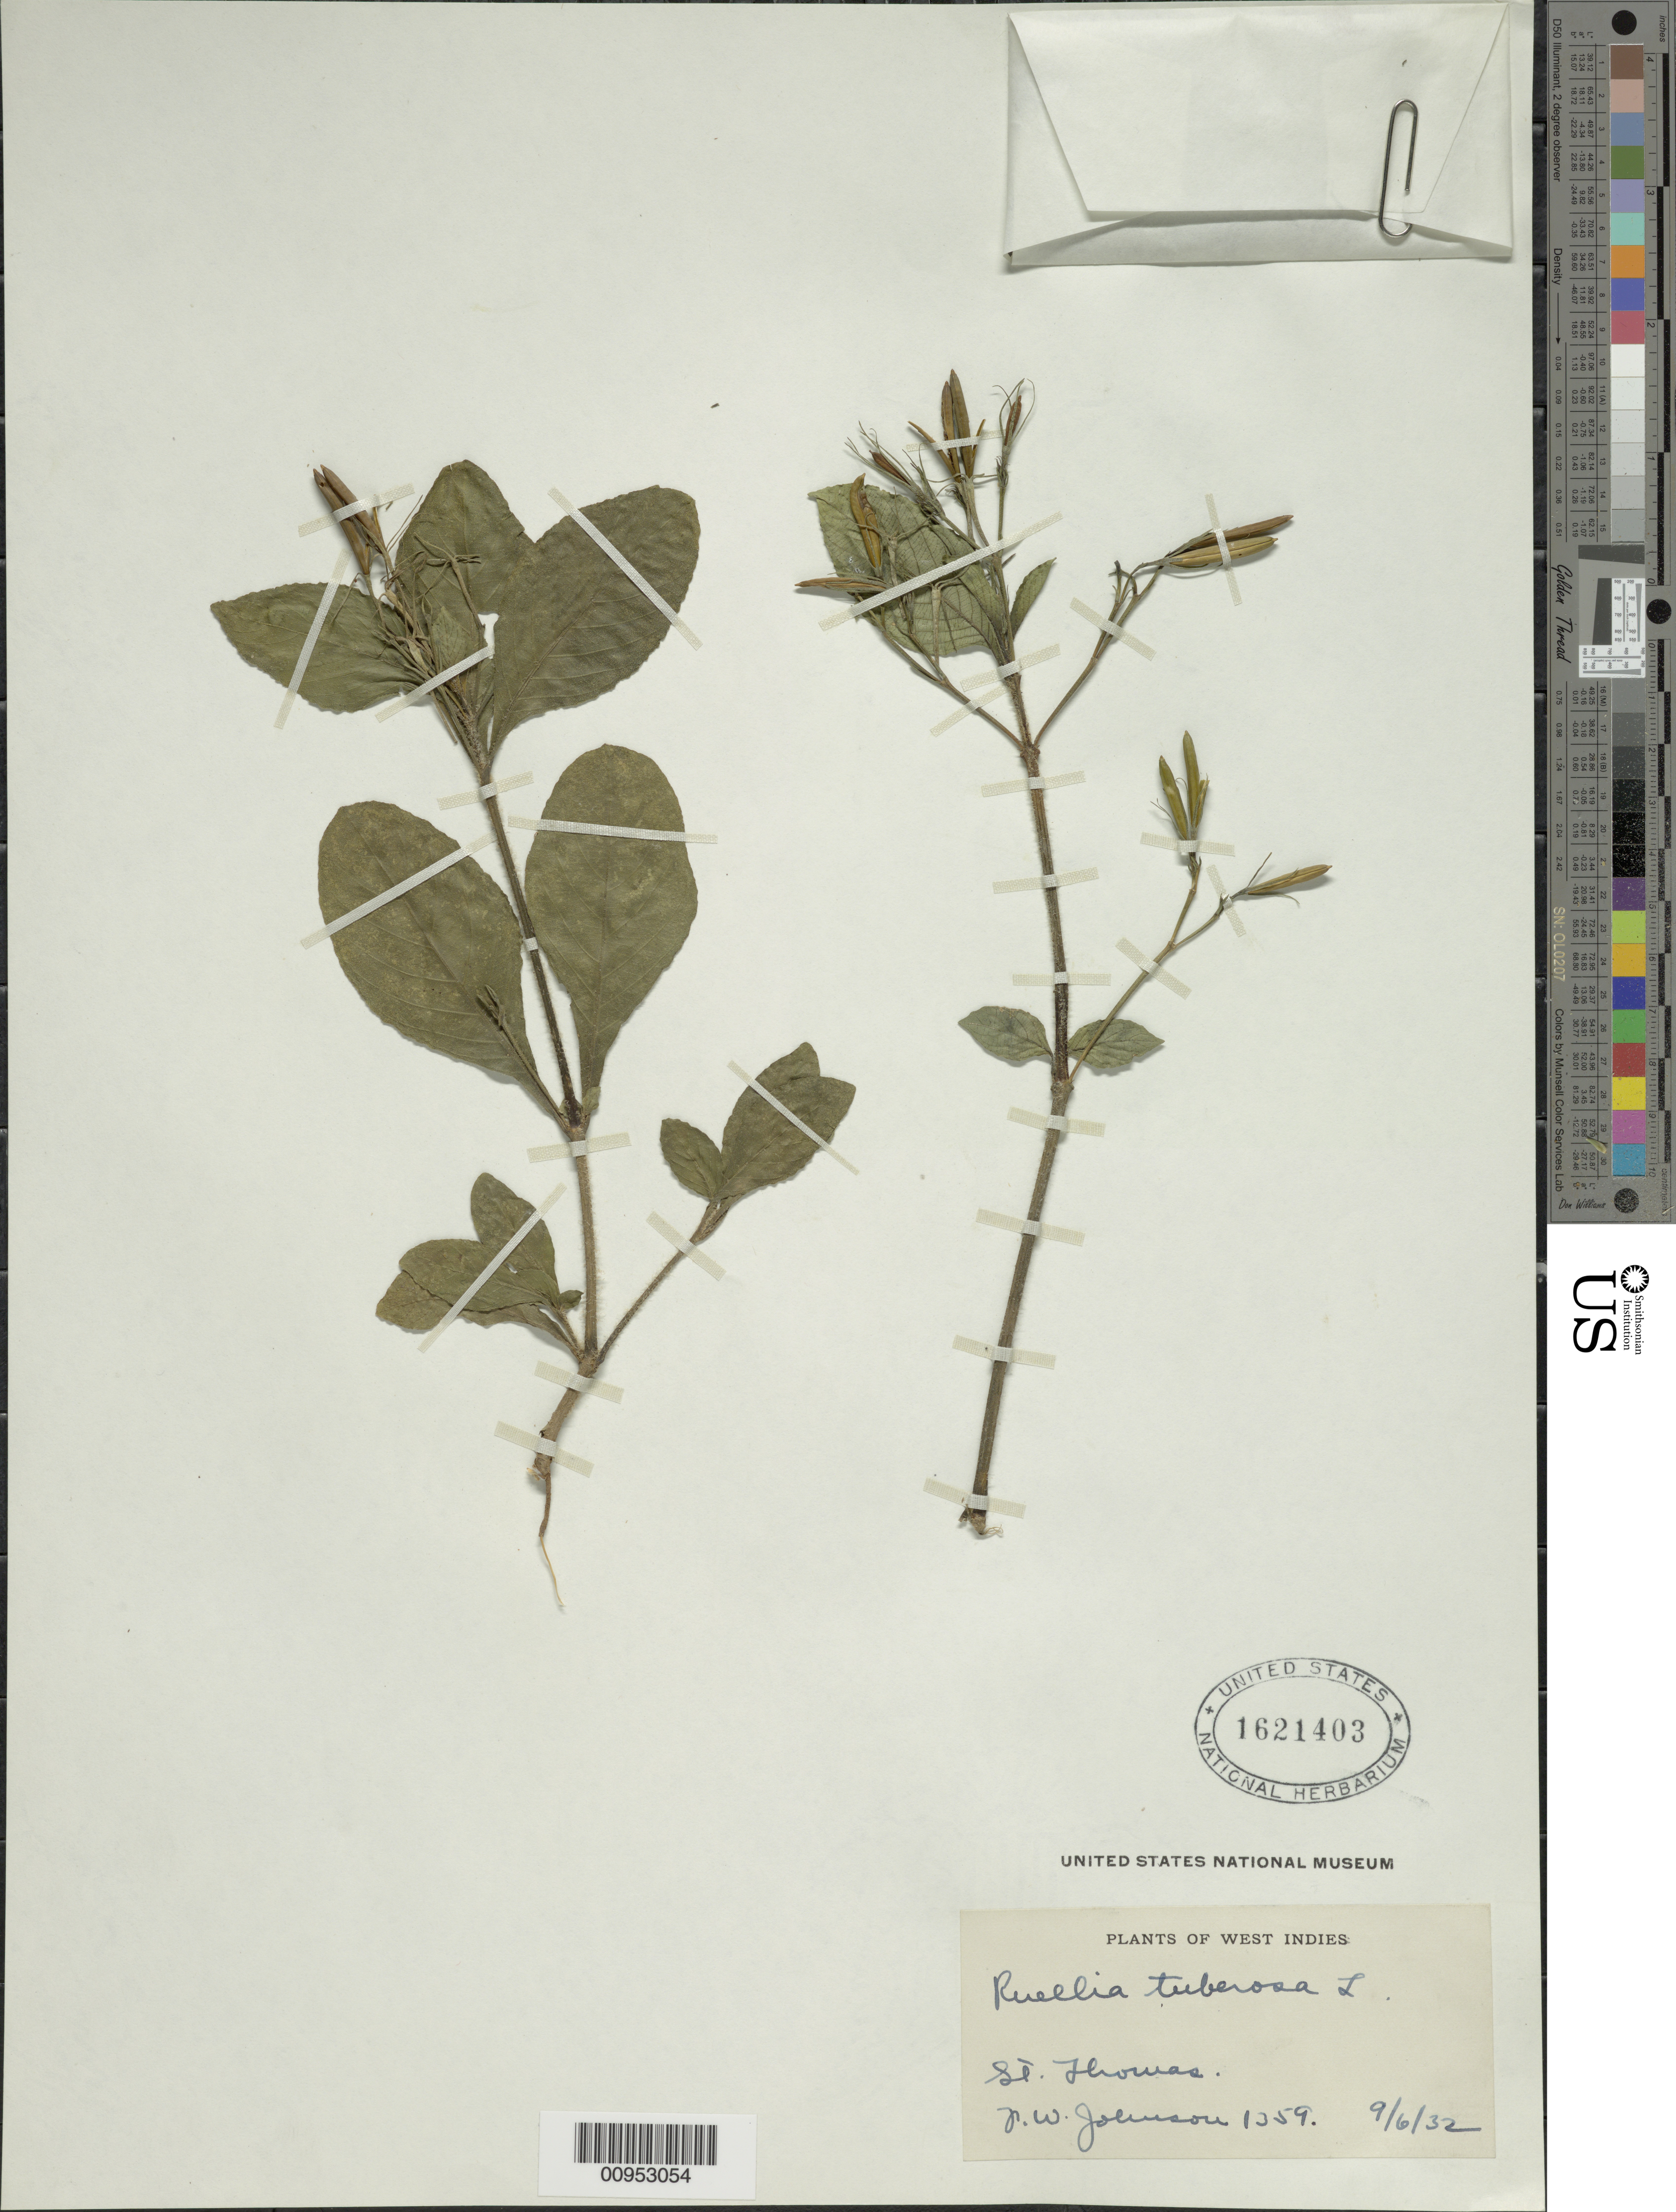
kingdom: Plantae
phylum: Tracheophyta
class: Magnoliopsida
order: Lamiales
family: Acanthaceae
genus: Ruellia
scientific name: Ruellia tuberosa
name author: L.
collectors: W. P. Johnson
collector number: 1359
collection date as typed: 06 Sep 1932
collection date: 1932-09-06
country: U.S. Virgin Islands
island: St. Thomas I.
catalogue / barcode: US 1621403